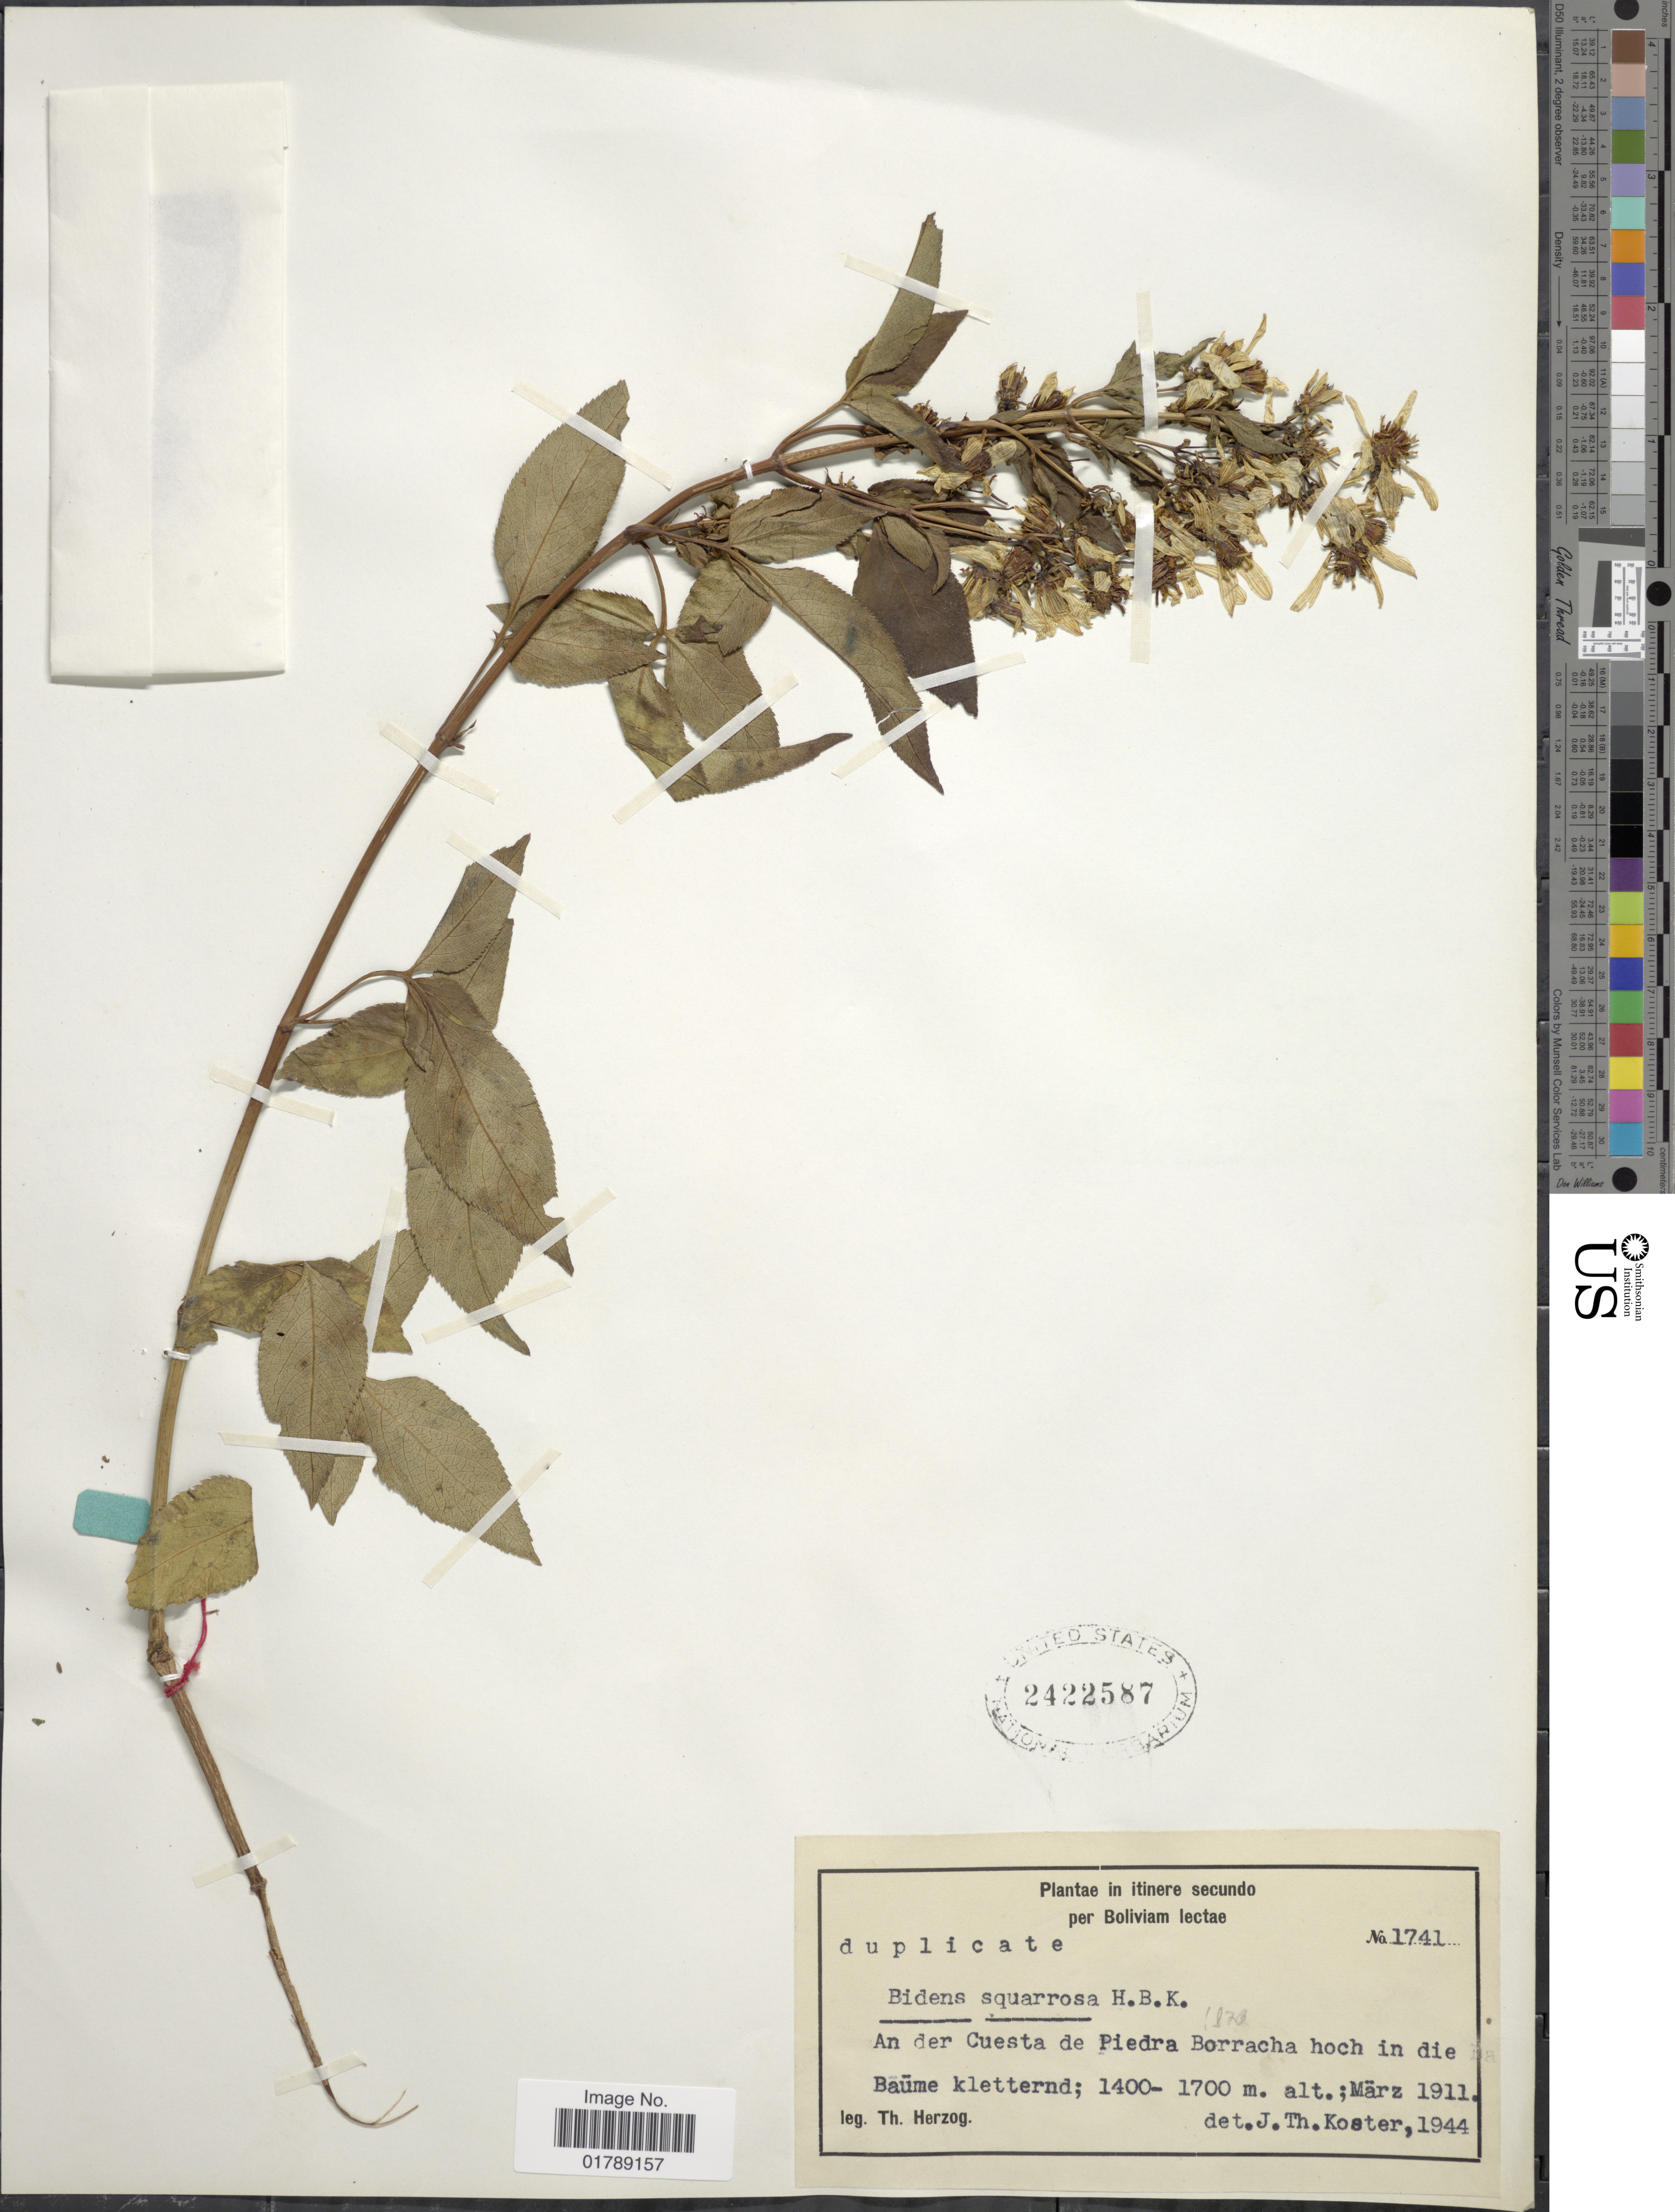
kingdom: Plantae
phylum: Tracheophyta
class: Magnoliopsida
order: Asterales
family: Asteraceae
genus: Bidens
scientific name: Bidens squarrosa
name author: Kunth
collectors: T. K. J. Herzog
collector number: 1741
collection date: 1911-03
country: Bolivia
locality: An der Cuesta de Piedra Borracha hoch in die Baüme kletternd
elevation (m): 1400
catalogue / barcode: US 2422587